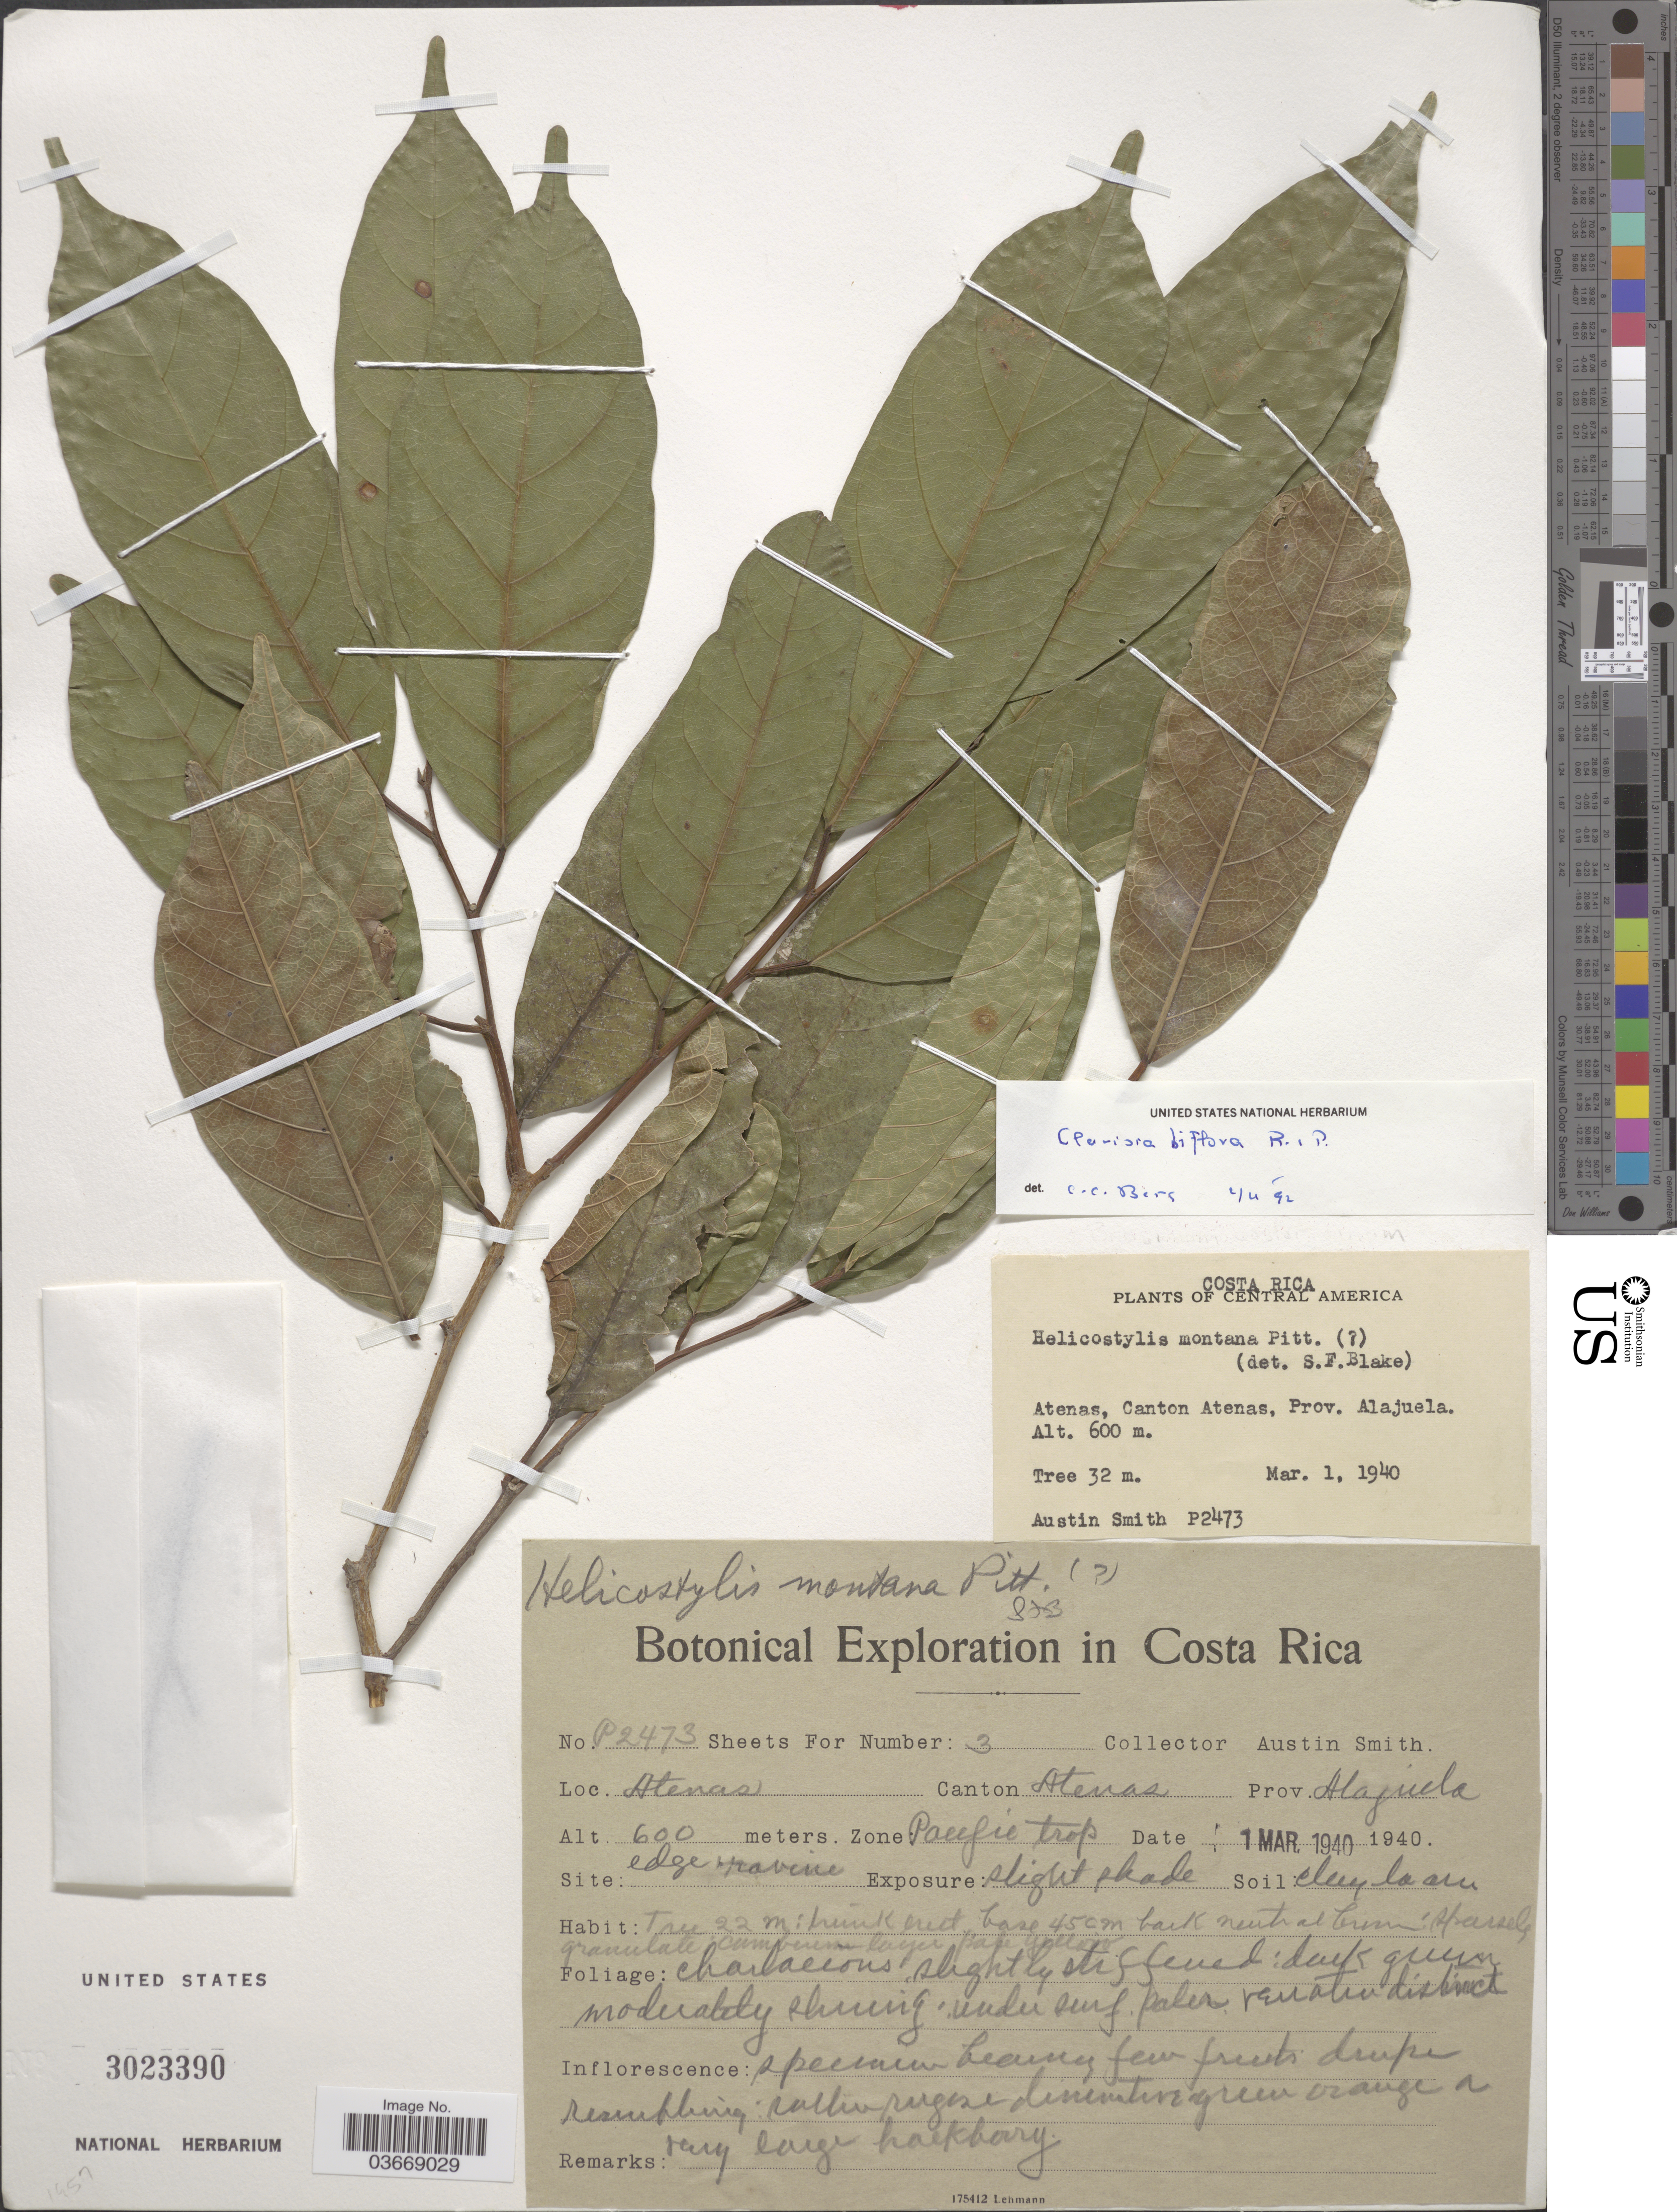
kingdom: Plantae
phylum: Tracheophyta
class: Magnoliopsida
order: Rosales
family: Moraceae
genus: Clarisia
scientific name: Clarisia biflora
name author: Ruiz & Pav.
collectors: Aust P. Smith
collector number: P2473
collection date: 1940-03-01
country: Costa Rica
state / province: Alajuela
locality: Atenas, Canton Atenas. Site: edge ravine. Zone: Pacific trop.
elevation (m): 600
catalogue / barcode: US 3023390